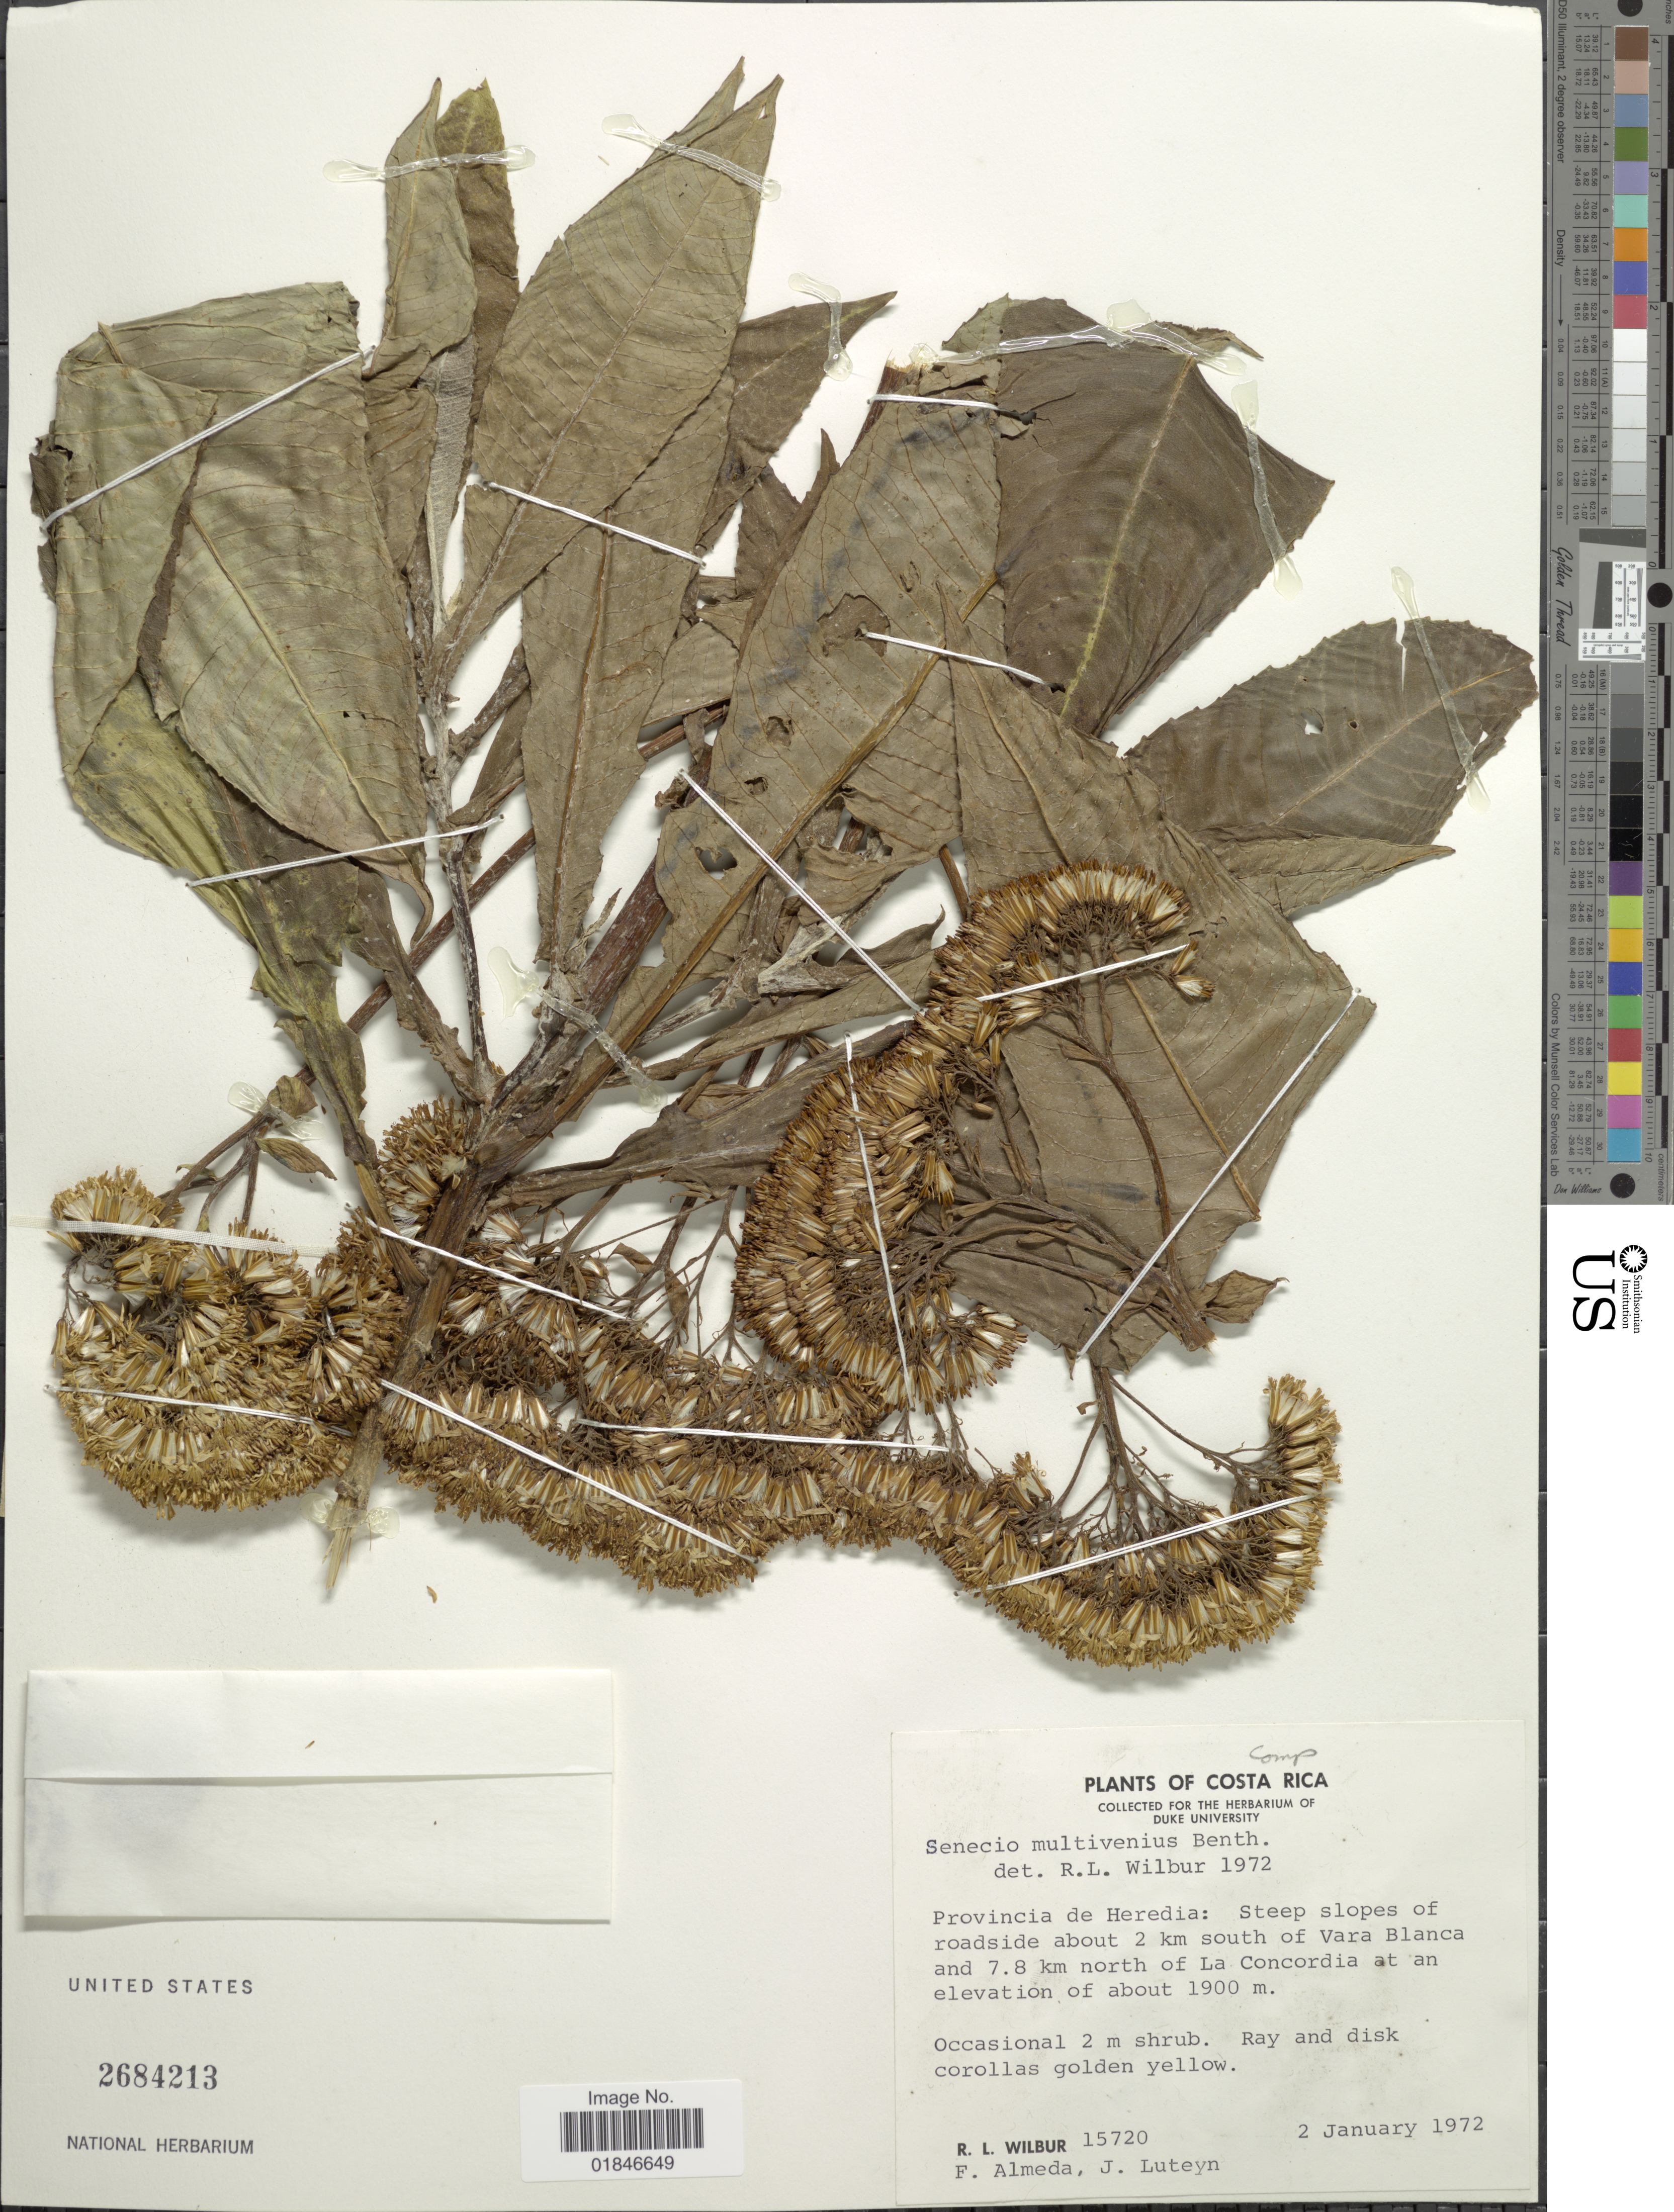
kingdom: Plantae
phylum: Tracheophyta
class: Magnoliopsida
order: Asterales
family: Asteraceae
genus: Jessea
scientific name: Jessea megaphylla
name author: (Greenm.) H. Rob. & Cuatrec.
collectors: R. L. Wilbur, F. Almeda & J. L. Luteyn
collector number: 15720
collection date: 1972-01-02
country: Costa Rica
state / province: Heredia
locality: Provincia de Heredia: Steep slopes of roadside about 2 km south of Vara Blanca and 7.8 km north of La Concordia.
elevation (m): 1900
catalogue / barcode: US 2684213